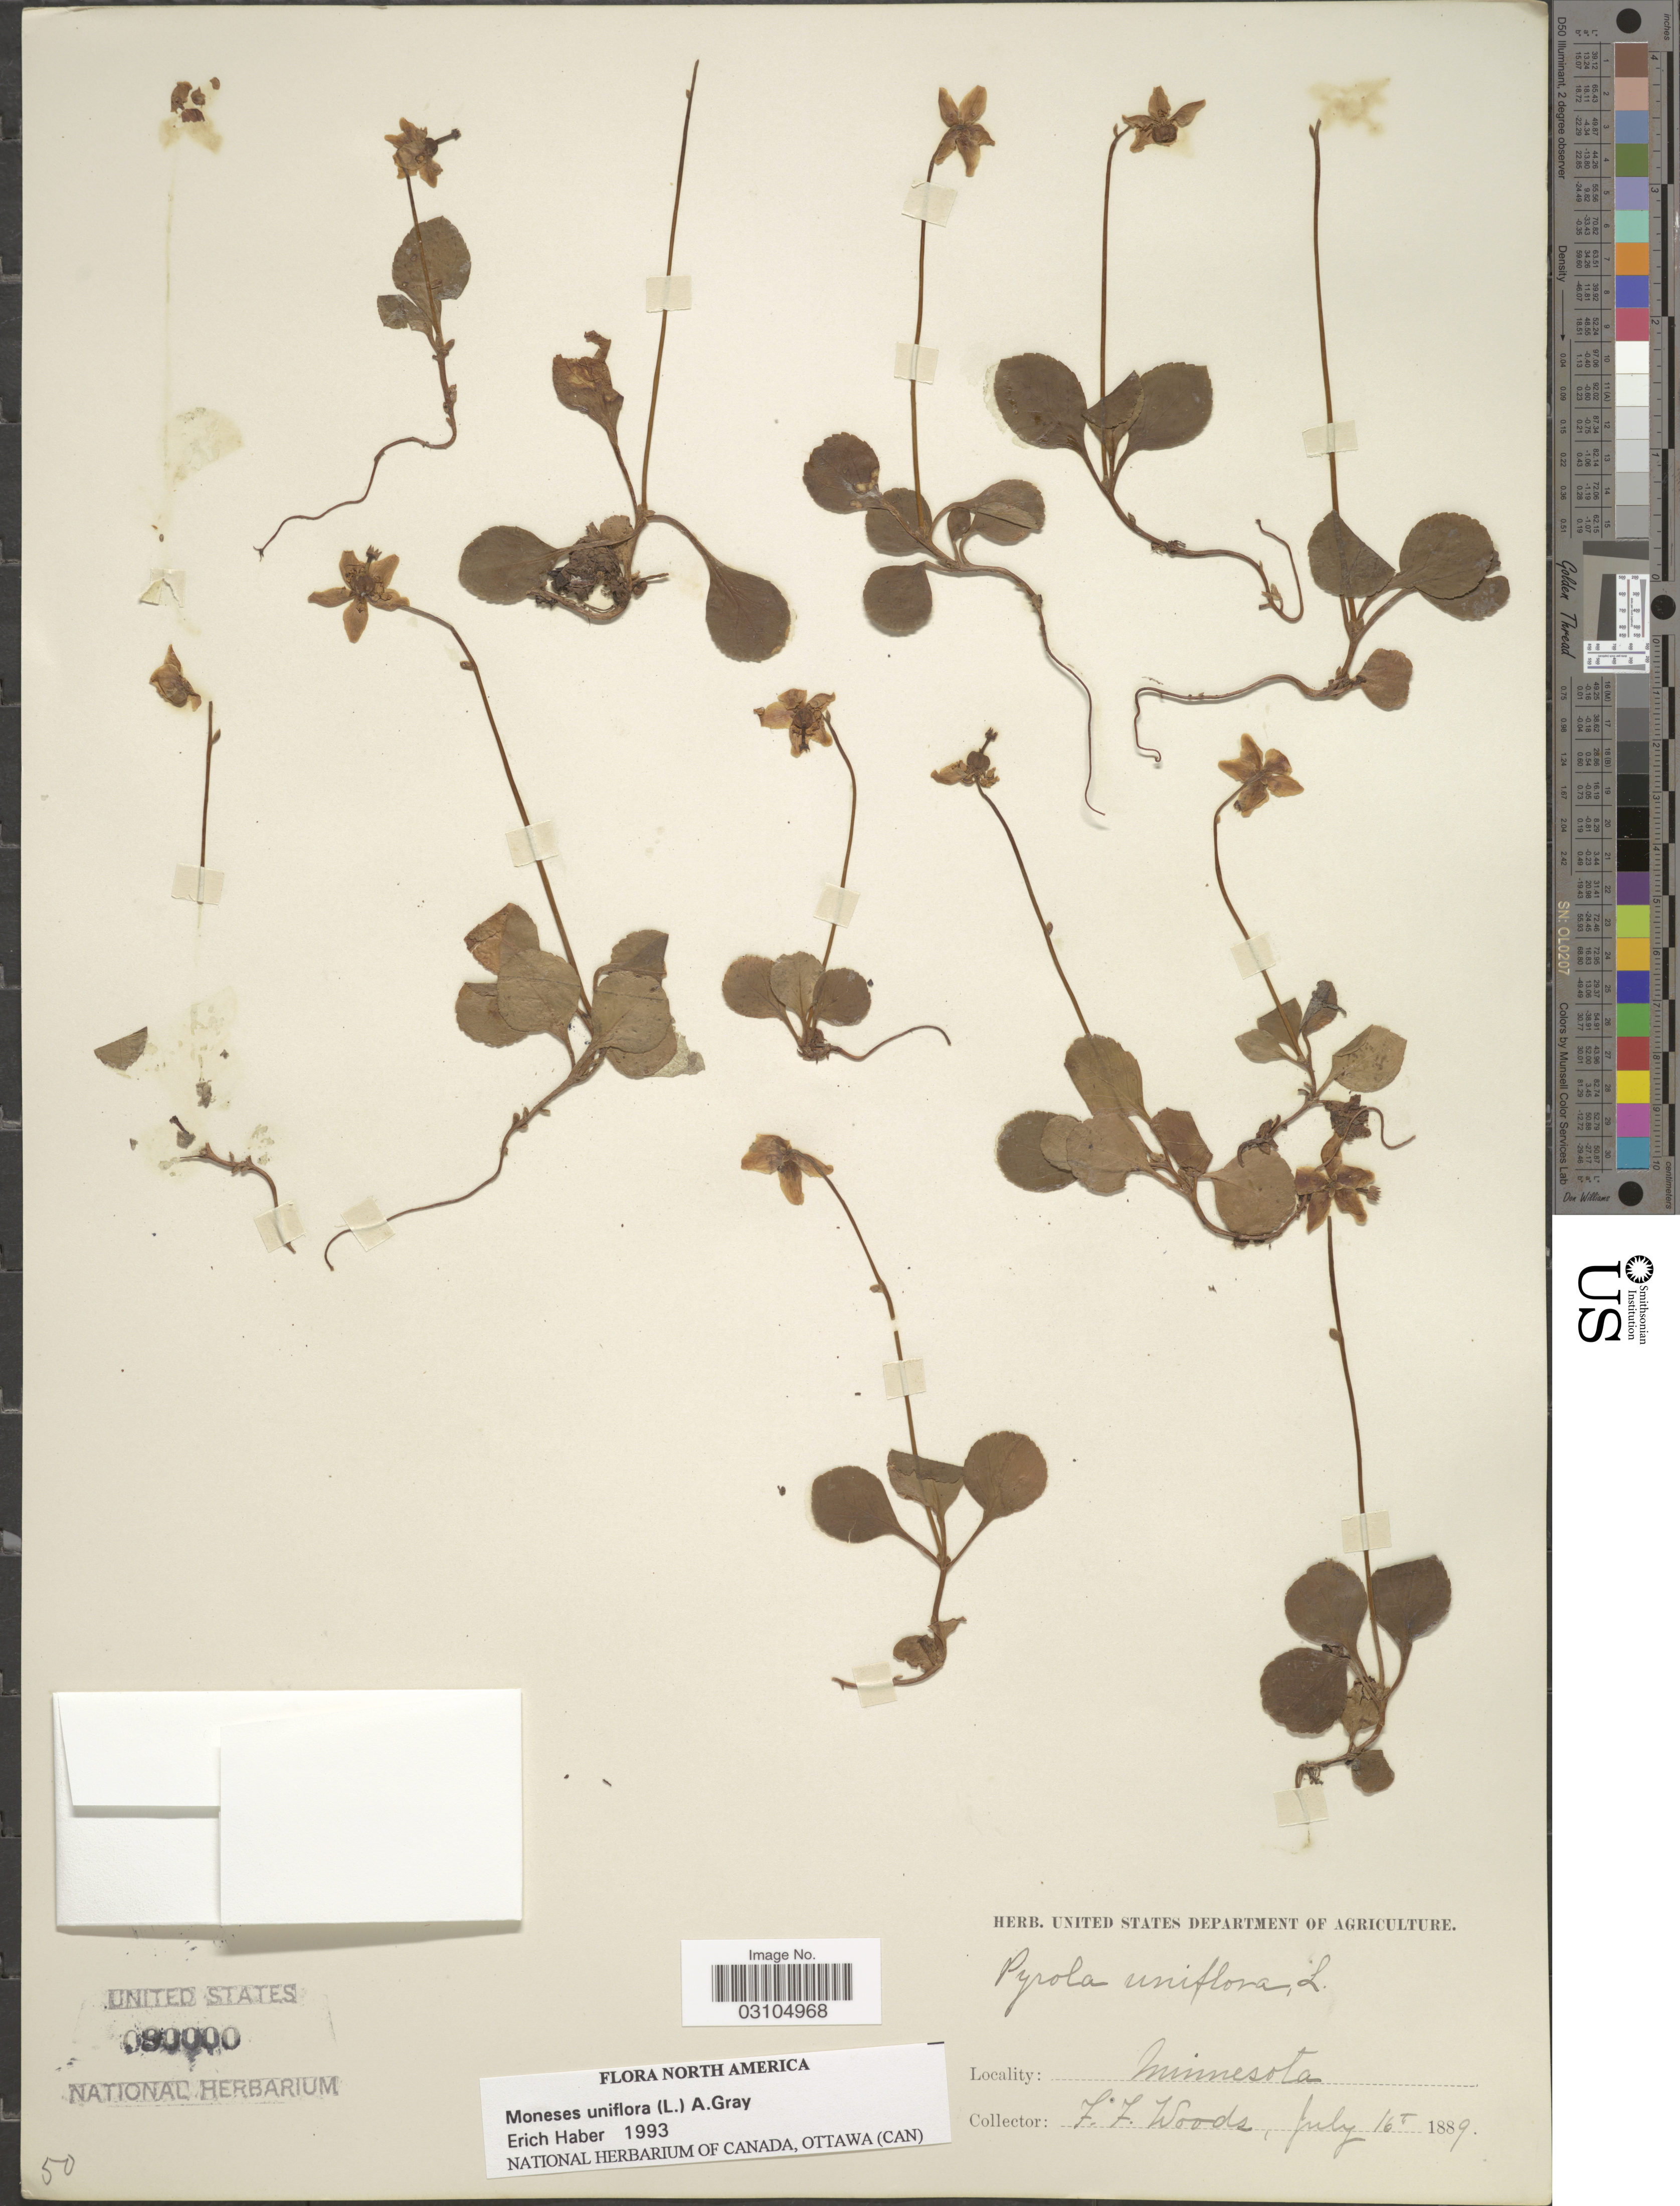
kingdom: Plantae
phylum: Tracheophyta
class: Magnoliopsida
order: Ericales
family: Ericaceae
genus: Moneses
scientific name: Moneses uniflora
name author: (L.) A. Gray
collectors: F. Woods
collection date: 1889-07-16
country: United States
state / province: Minnesota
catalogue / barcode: US 90000